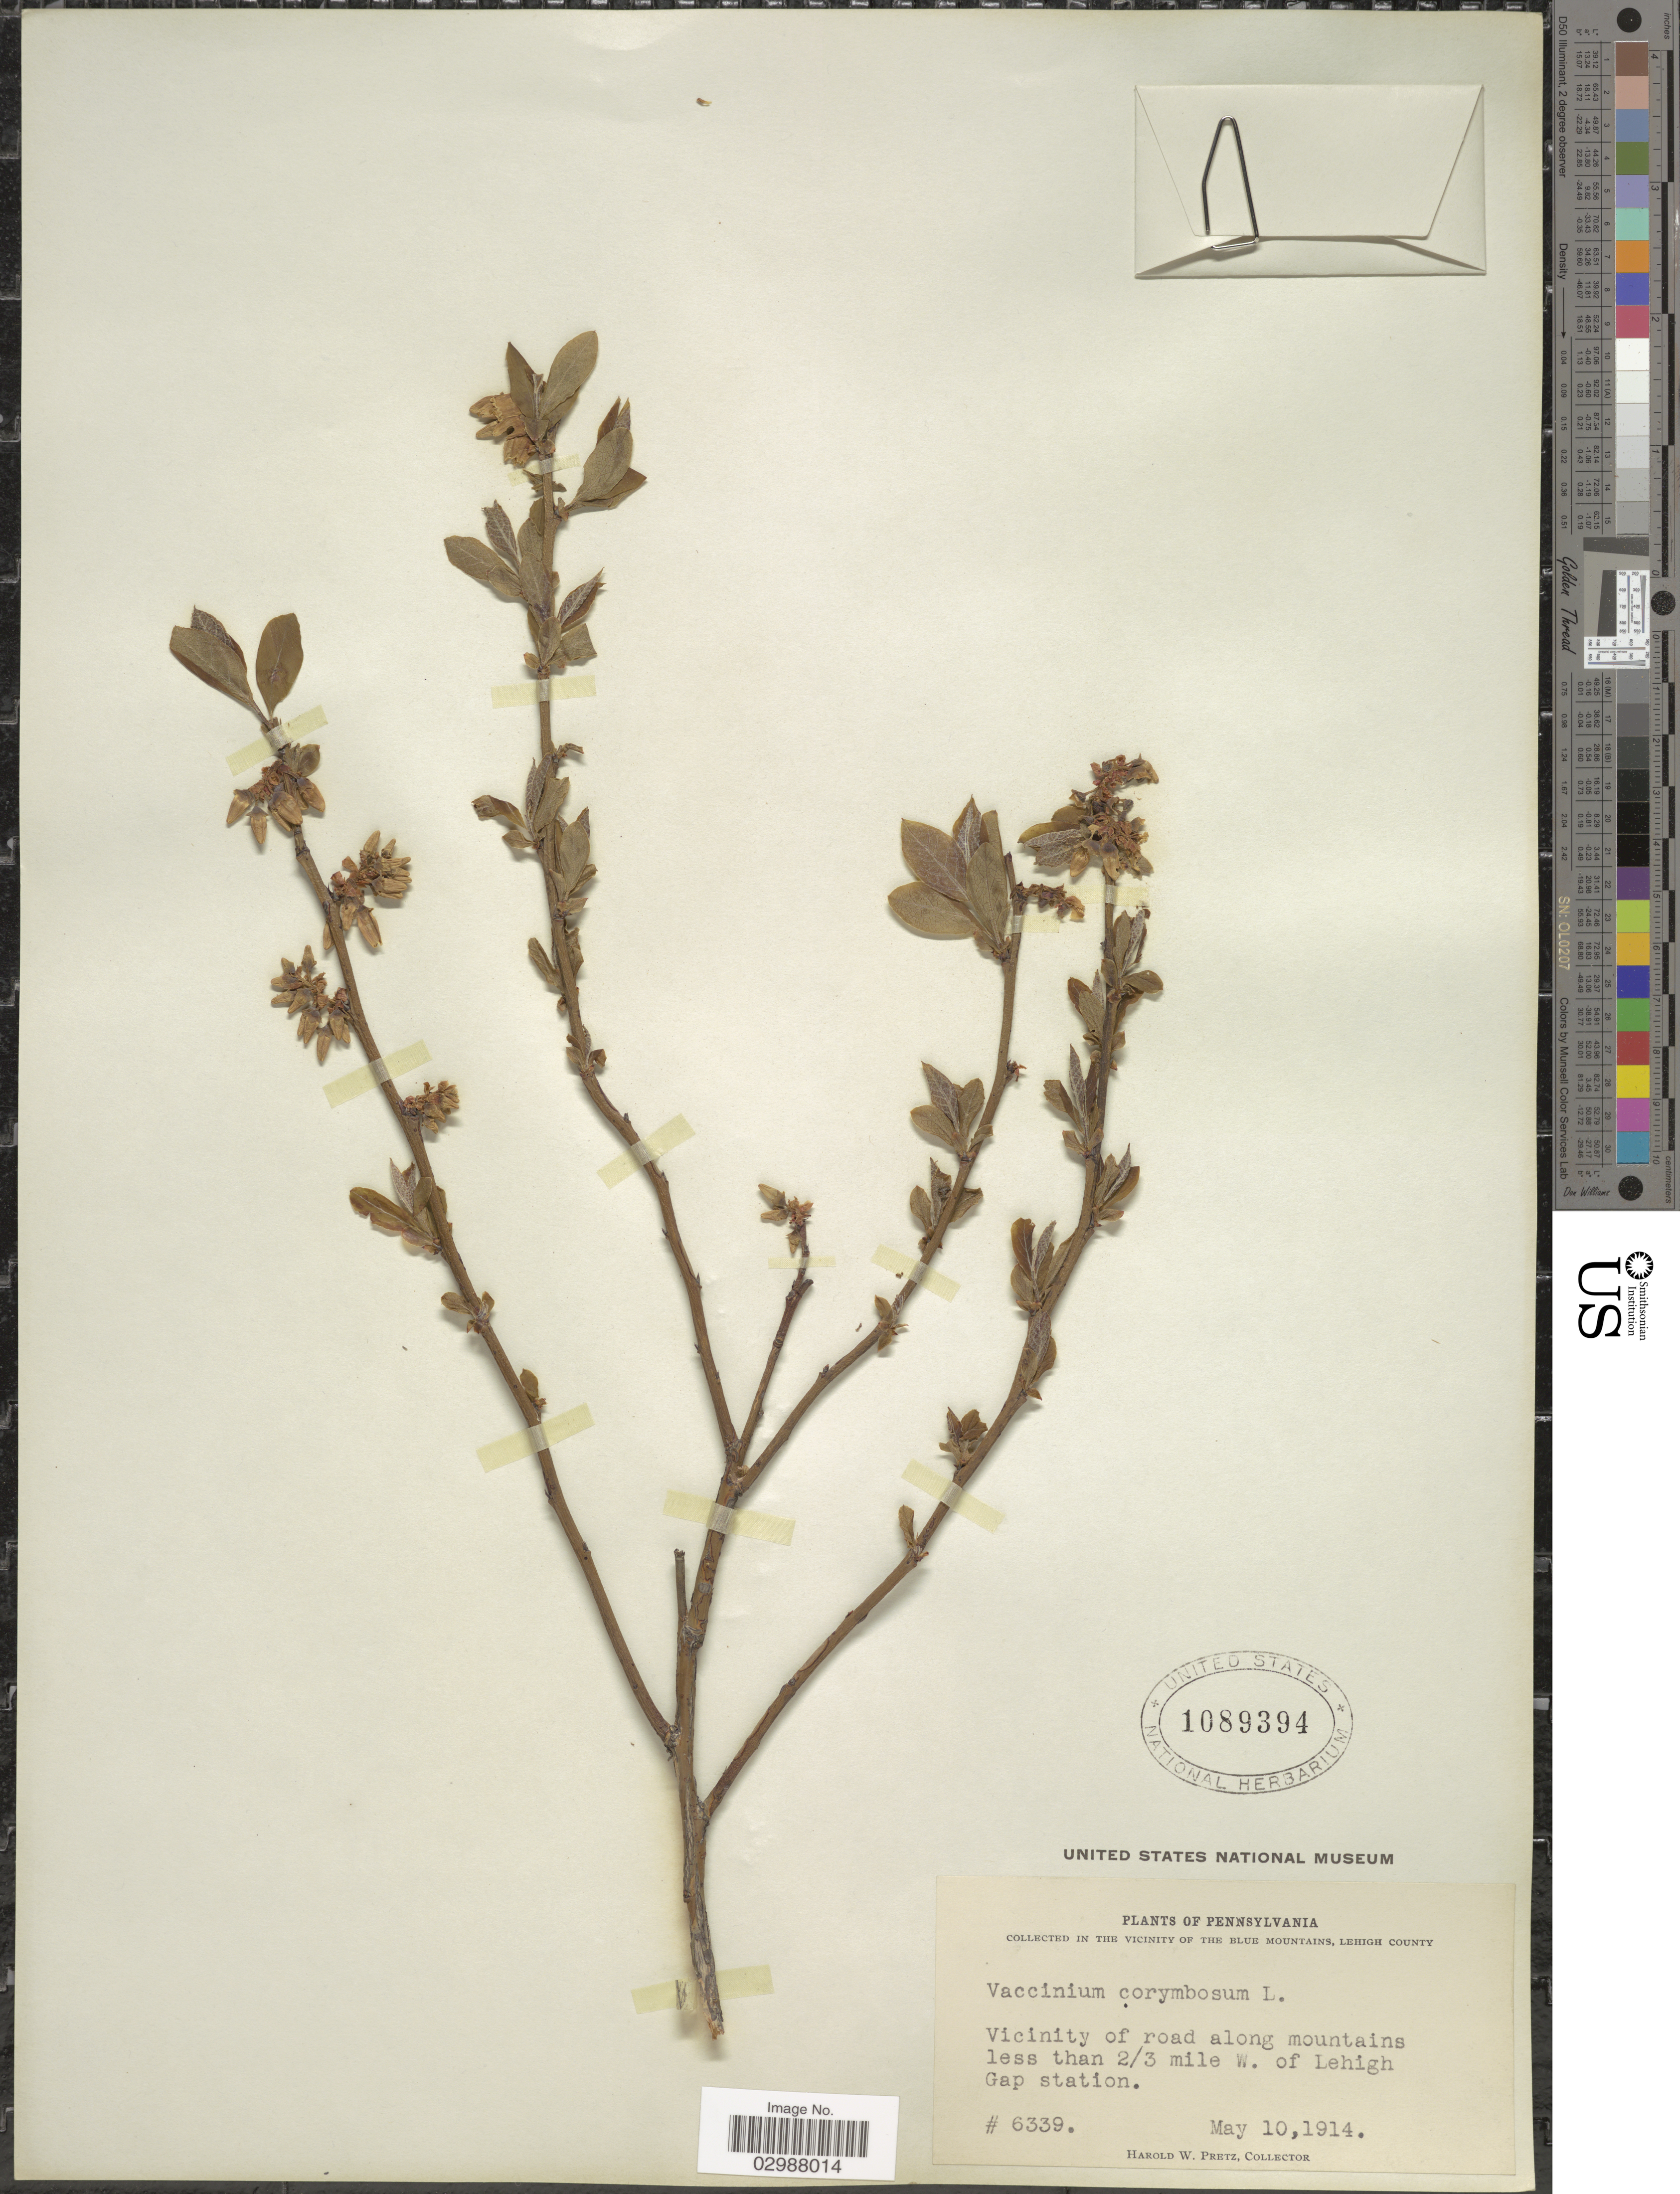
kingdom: Plantae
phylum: Tracheophyta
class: Magnoliopsida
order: Ericales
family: Ericaceae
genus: Vaccinium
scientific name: Vaccinium corymbosum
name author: L.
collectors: H. W. Pretz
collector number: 6339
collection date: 1914-05-10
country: United States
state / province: Pennsylvania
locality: In the Vicinity of the Blue Mountains, Lehigh County. Vicinity of road along mountains less than 2/3 mile W. of Lehigh Gap station.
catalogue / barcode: US 1089394